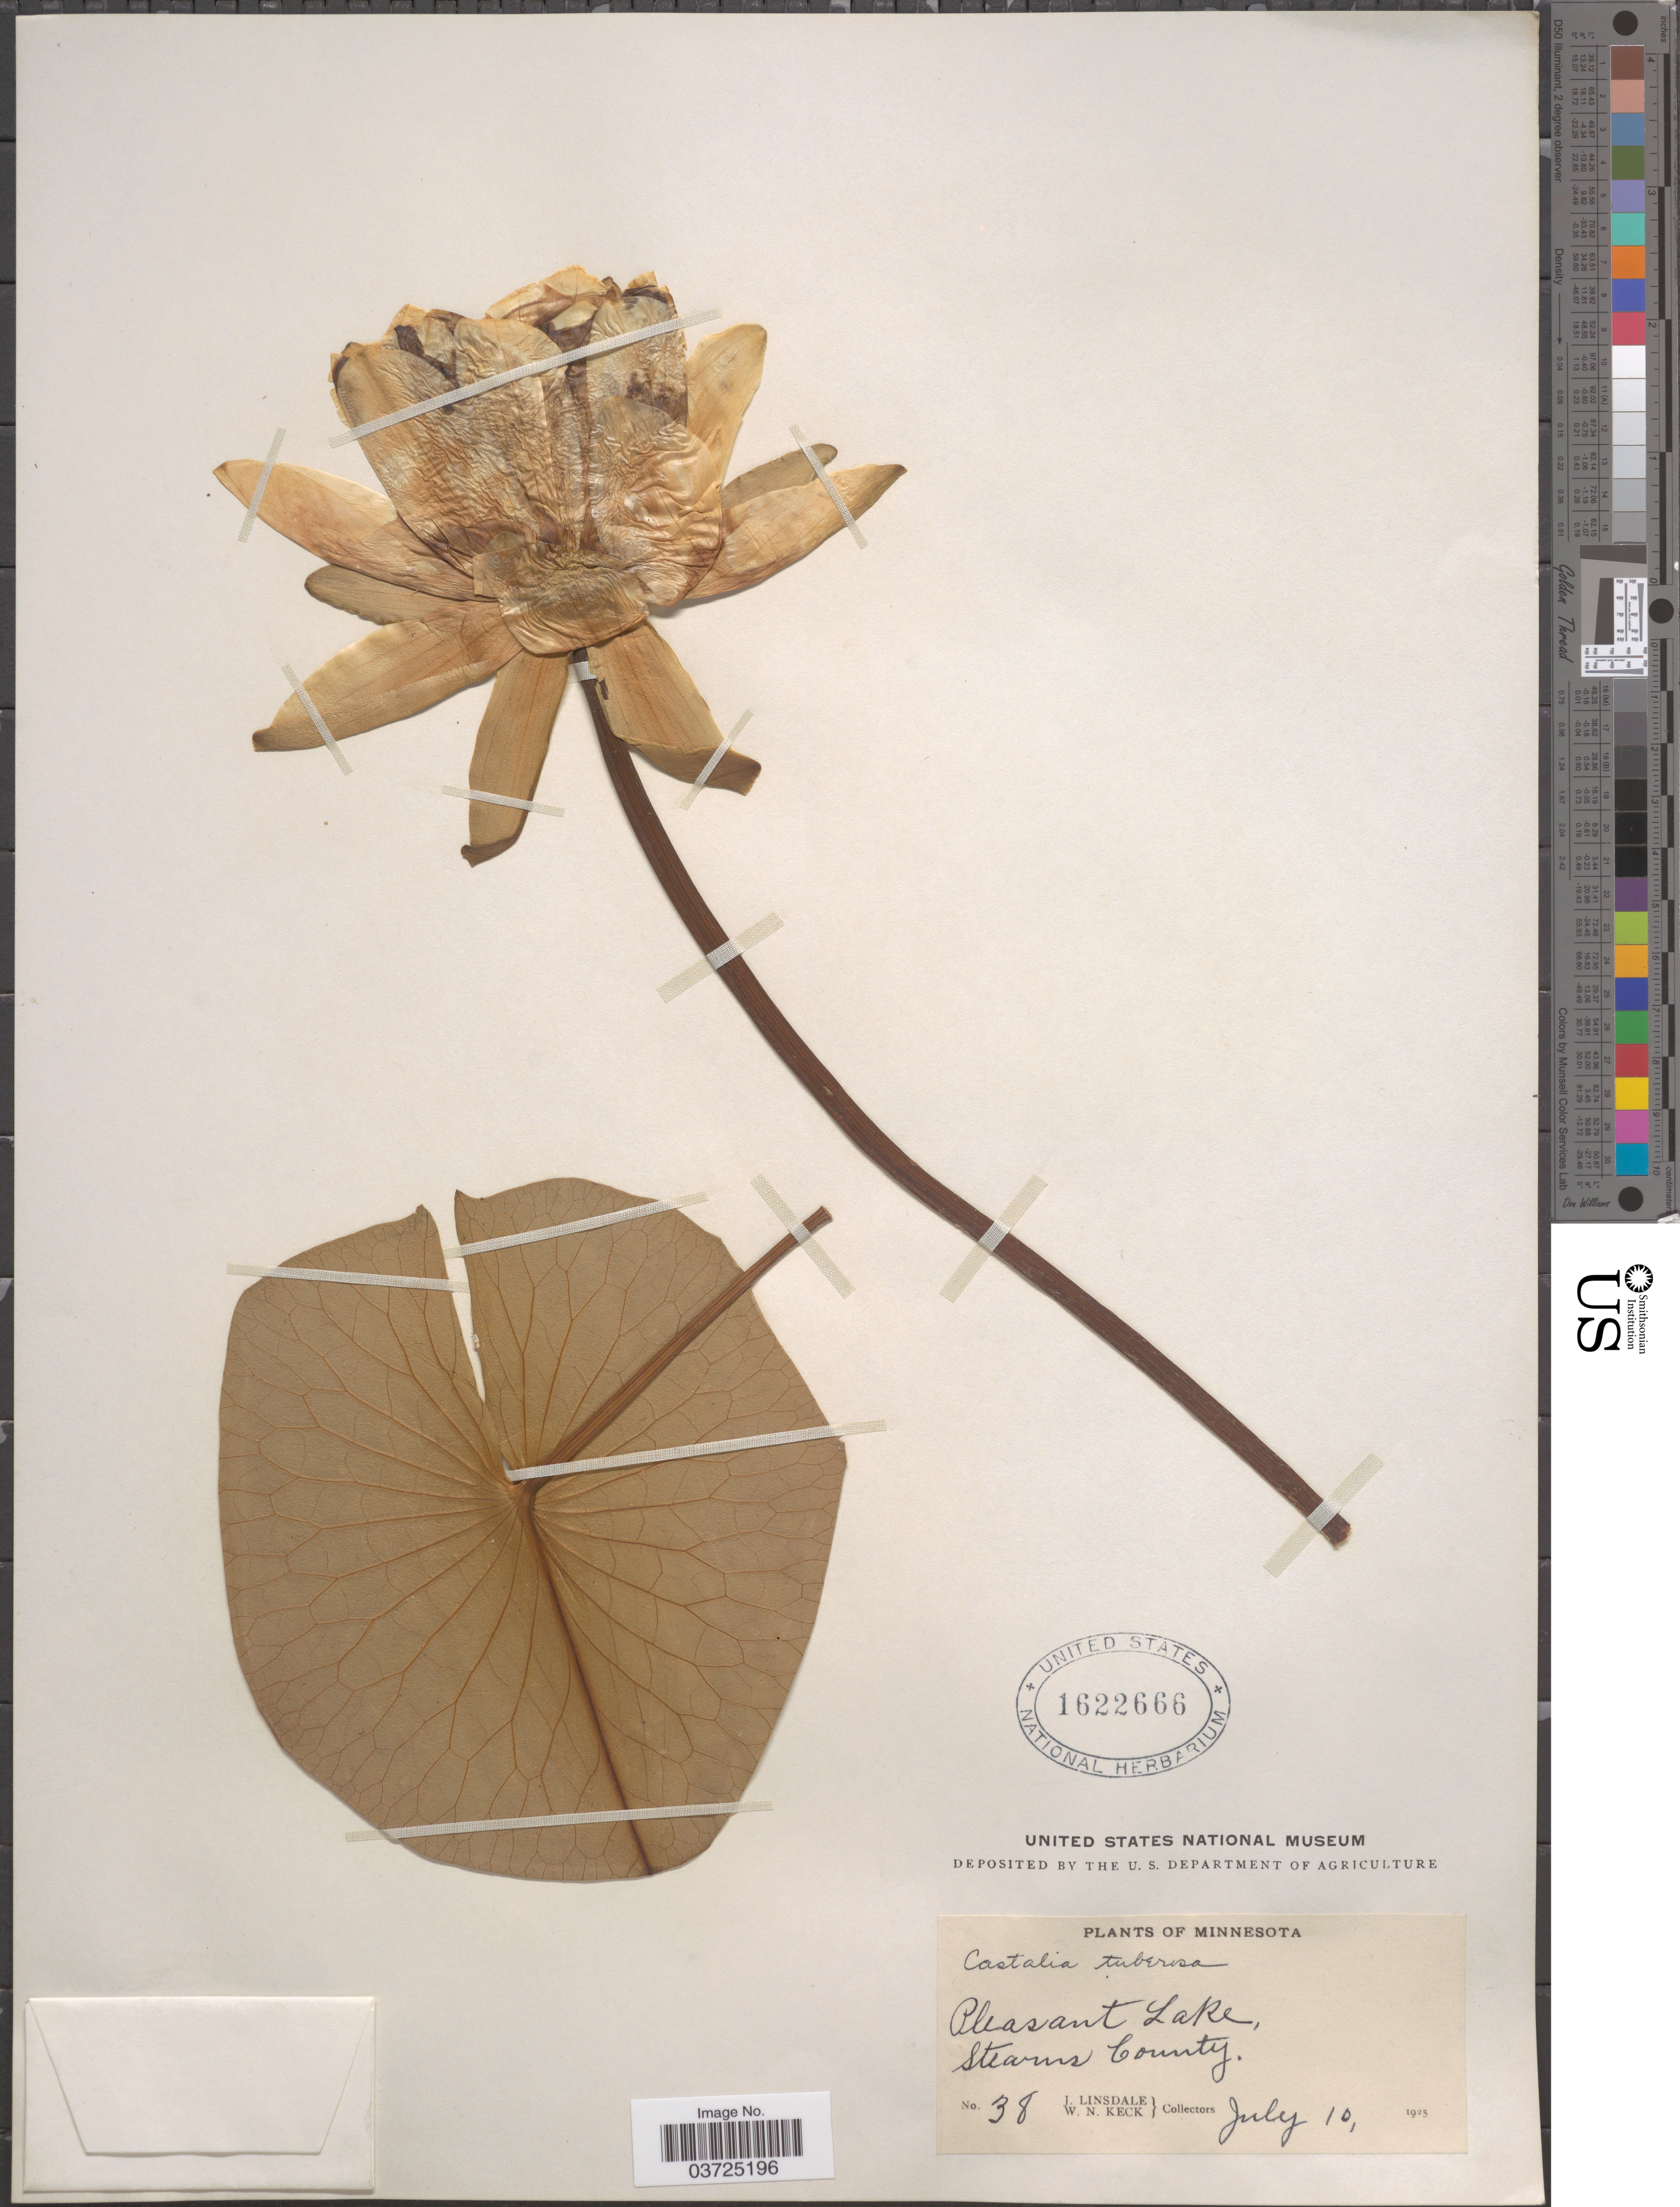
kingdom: Plantae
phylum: Tracheophyta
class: Magnoliopsida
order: Nymphaeales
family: Nymphaeaceae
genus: Nymphaea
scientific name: Nymphaea tuberosa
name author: Paine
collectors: J. Linsdale & W. Keck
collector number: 38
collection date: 1925-07-10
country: United States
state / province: Minnesota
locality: Pleasant Lake, Stearns County.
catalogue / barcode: US 1622666